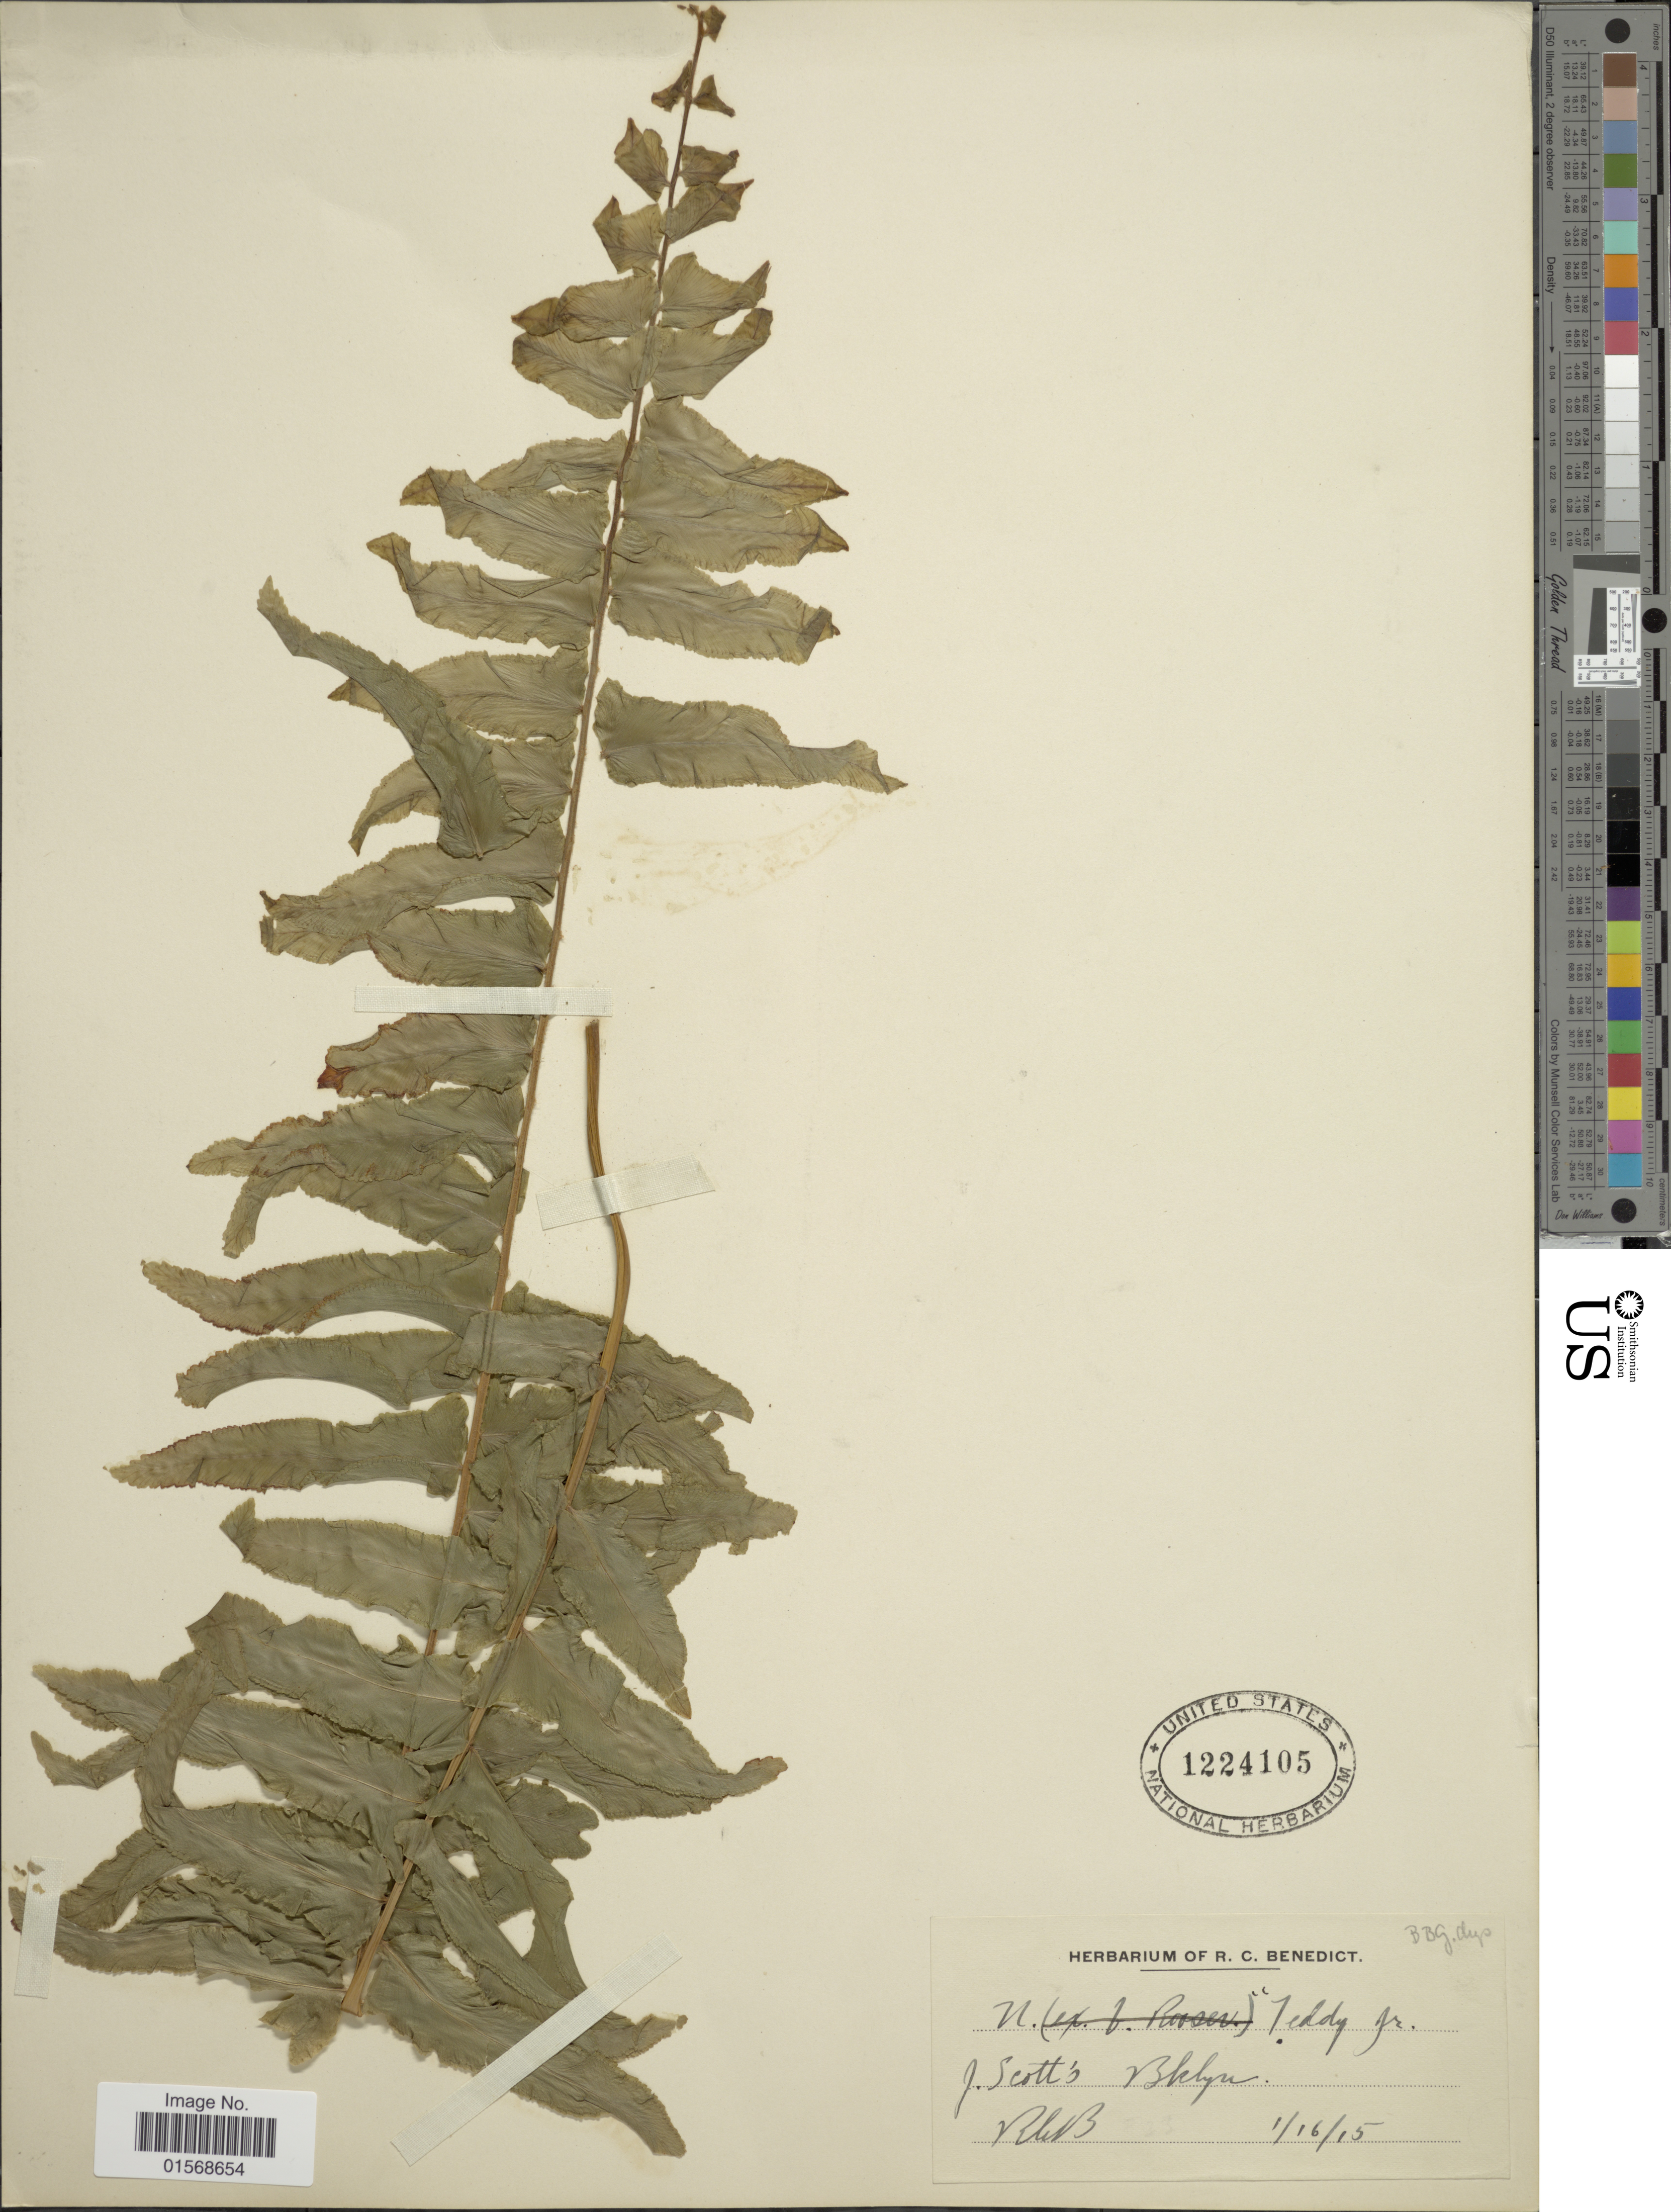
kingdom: Plantae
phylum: Tracheophyta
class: Polypodiopsida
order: Polypodiales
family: Nephrolepidaceae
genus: Nephrolepis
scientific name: Nephrolepis 'Teddy Jr'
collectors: R. C. Benedict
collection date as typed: Transcribed d/m/y: 16/1/15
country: United States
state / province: New York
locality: Bklyn.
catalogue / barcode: US 1224105